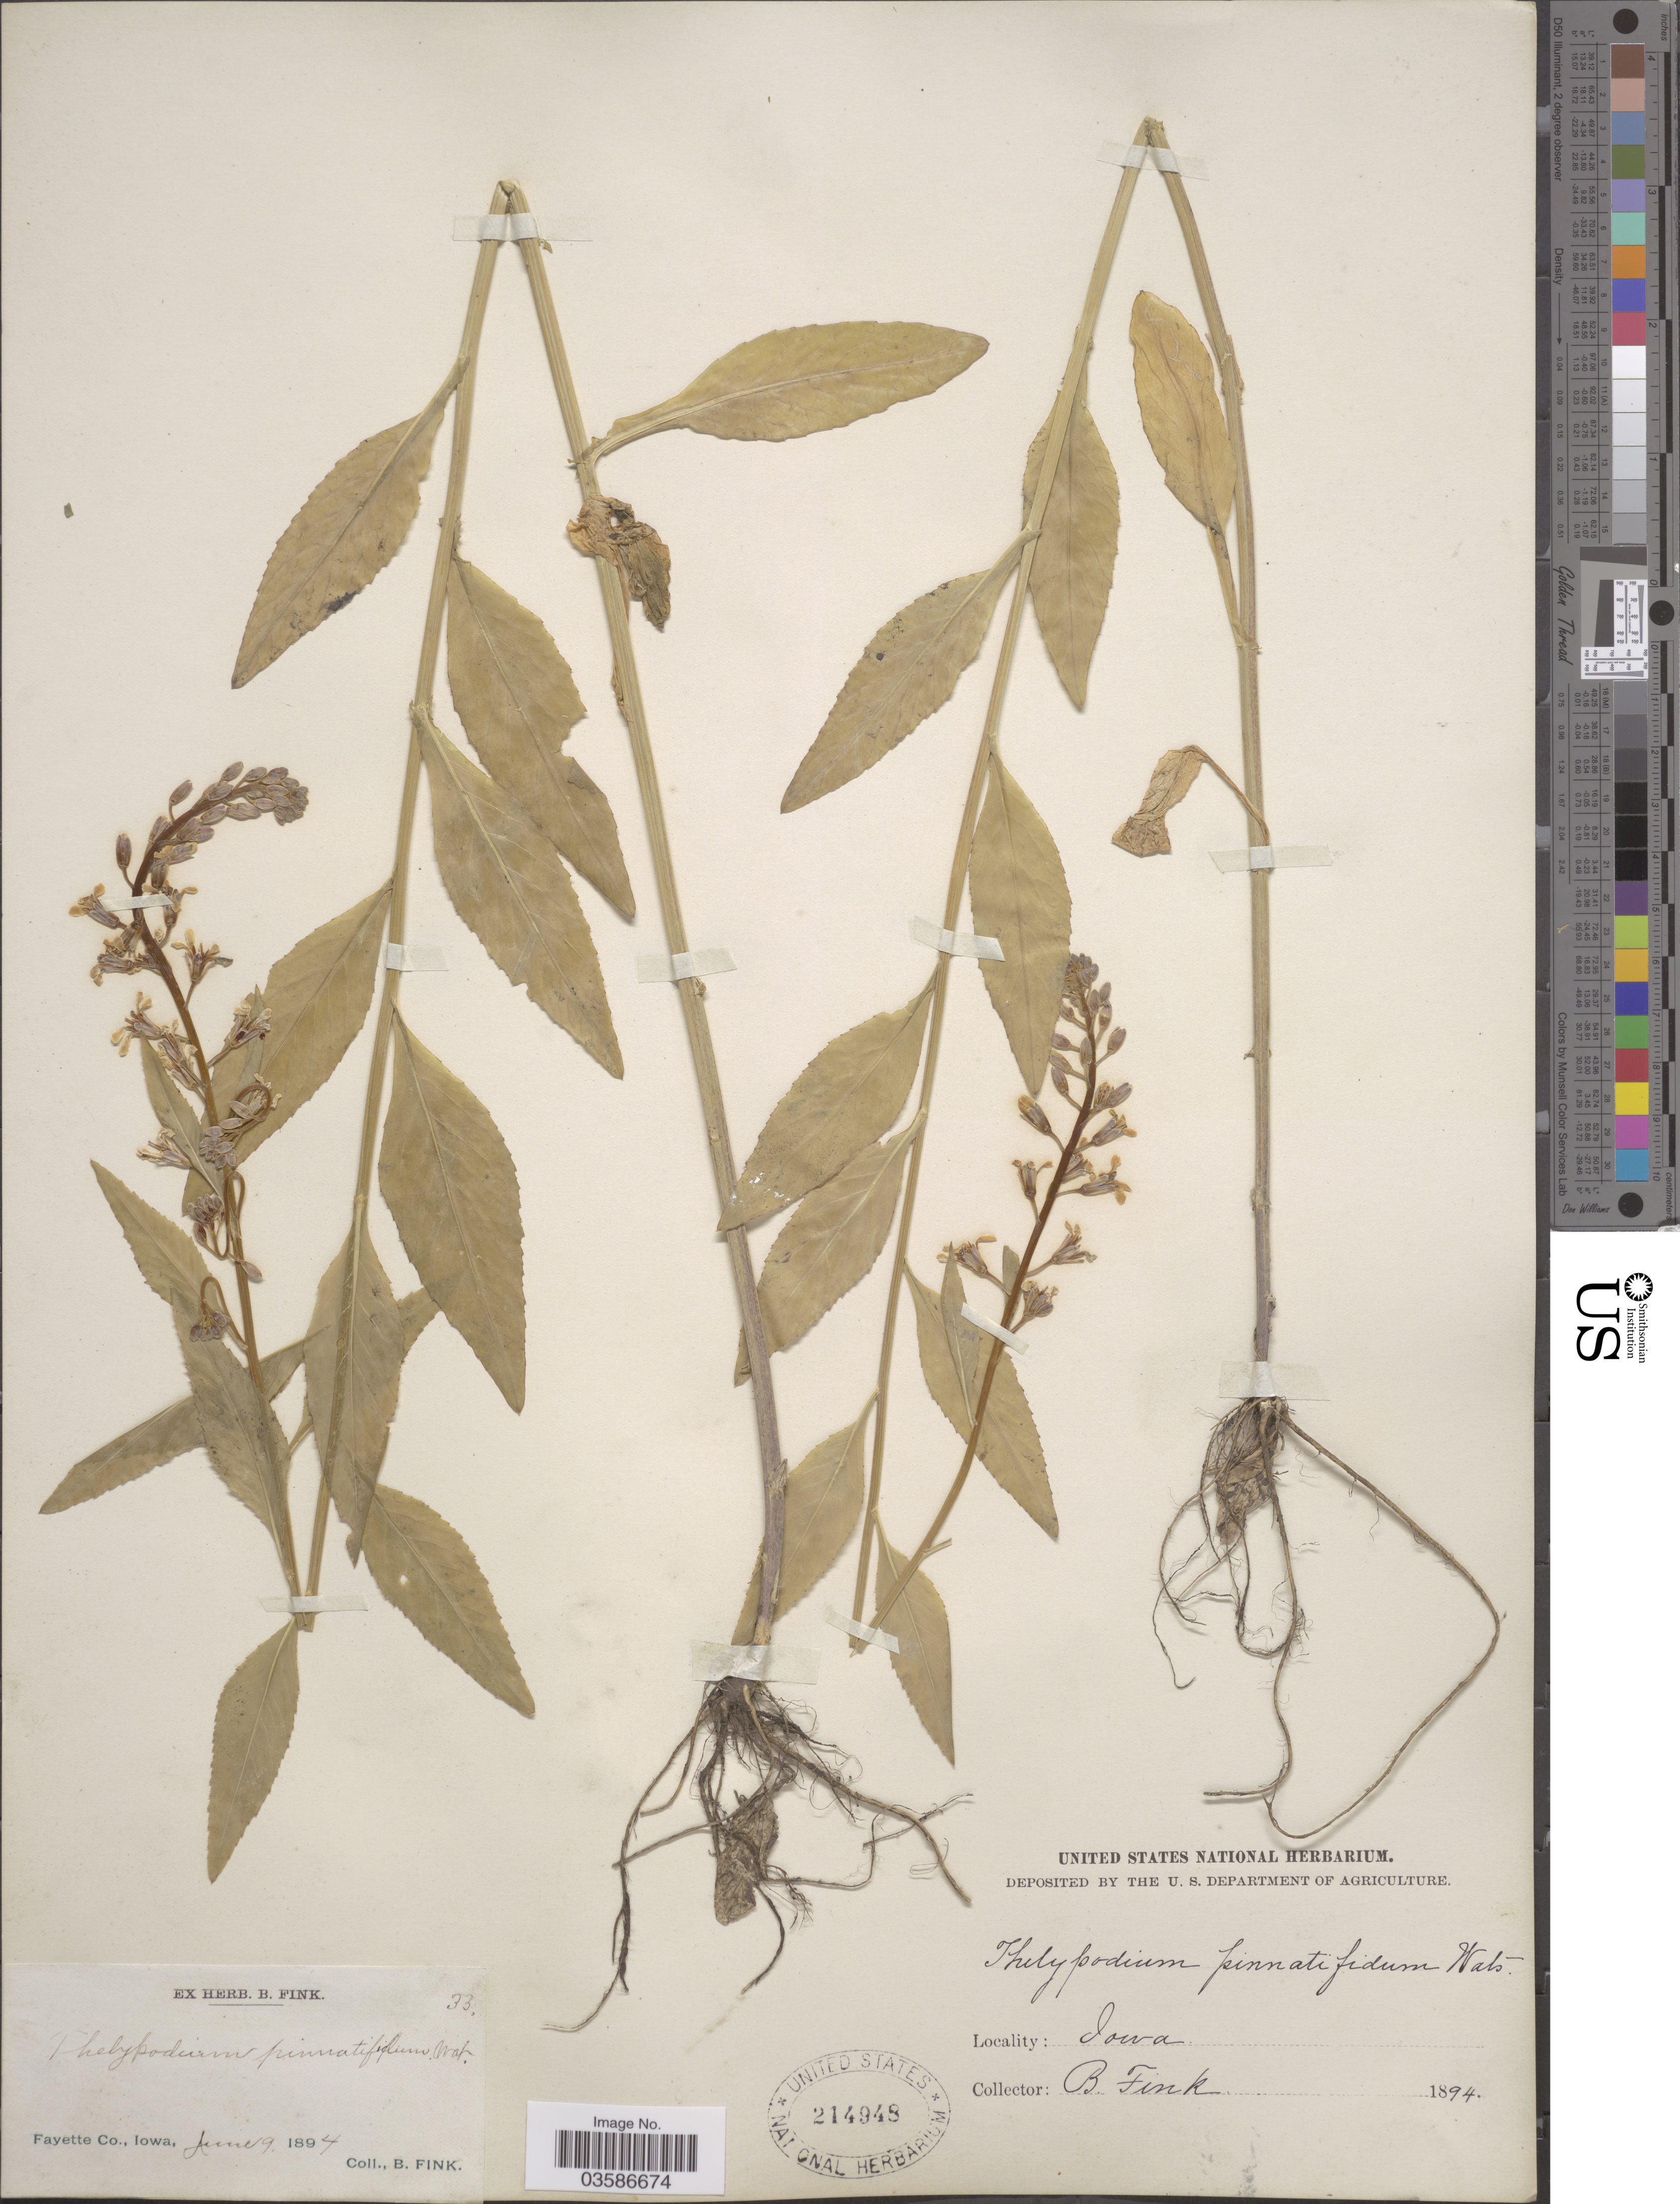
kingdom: Plantae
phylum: Tracheophyta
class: Magnoliopsida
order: Brassicales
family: Brassicaceae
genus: Iodanthus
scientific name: Iodanthus pinnatifidus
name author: (Michx.) Steud.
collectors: B. Fink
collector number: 33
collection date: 1894-06-09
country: United States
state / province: Iowa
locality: Fayette Co.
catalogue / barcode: US 214948